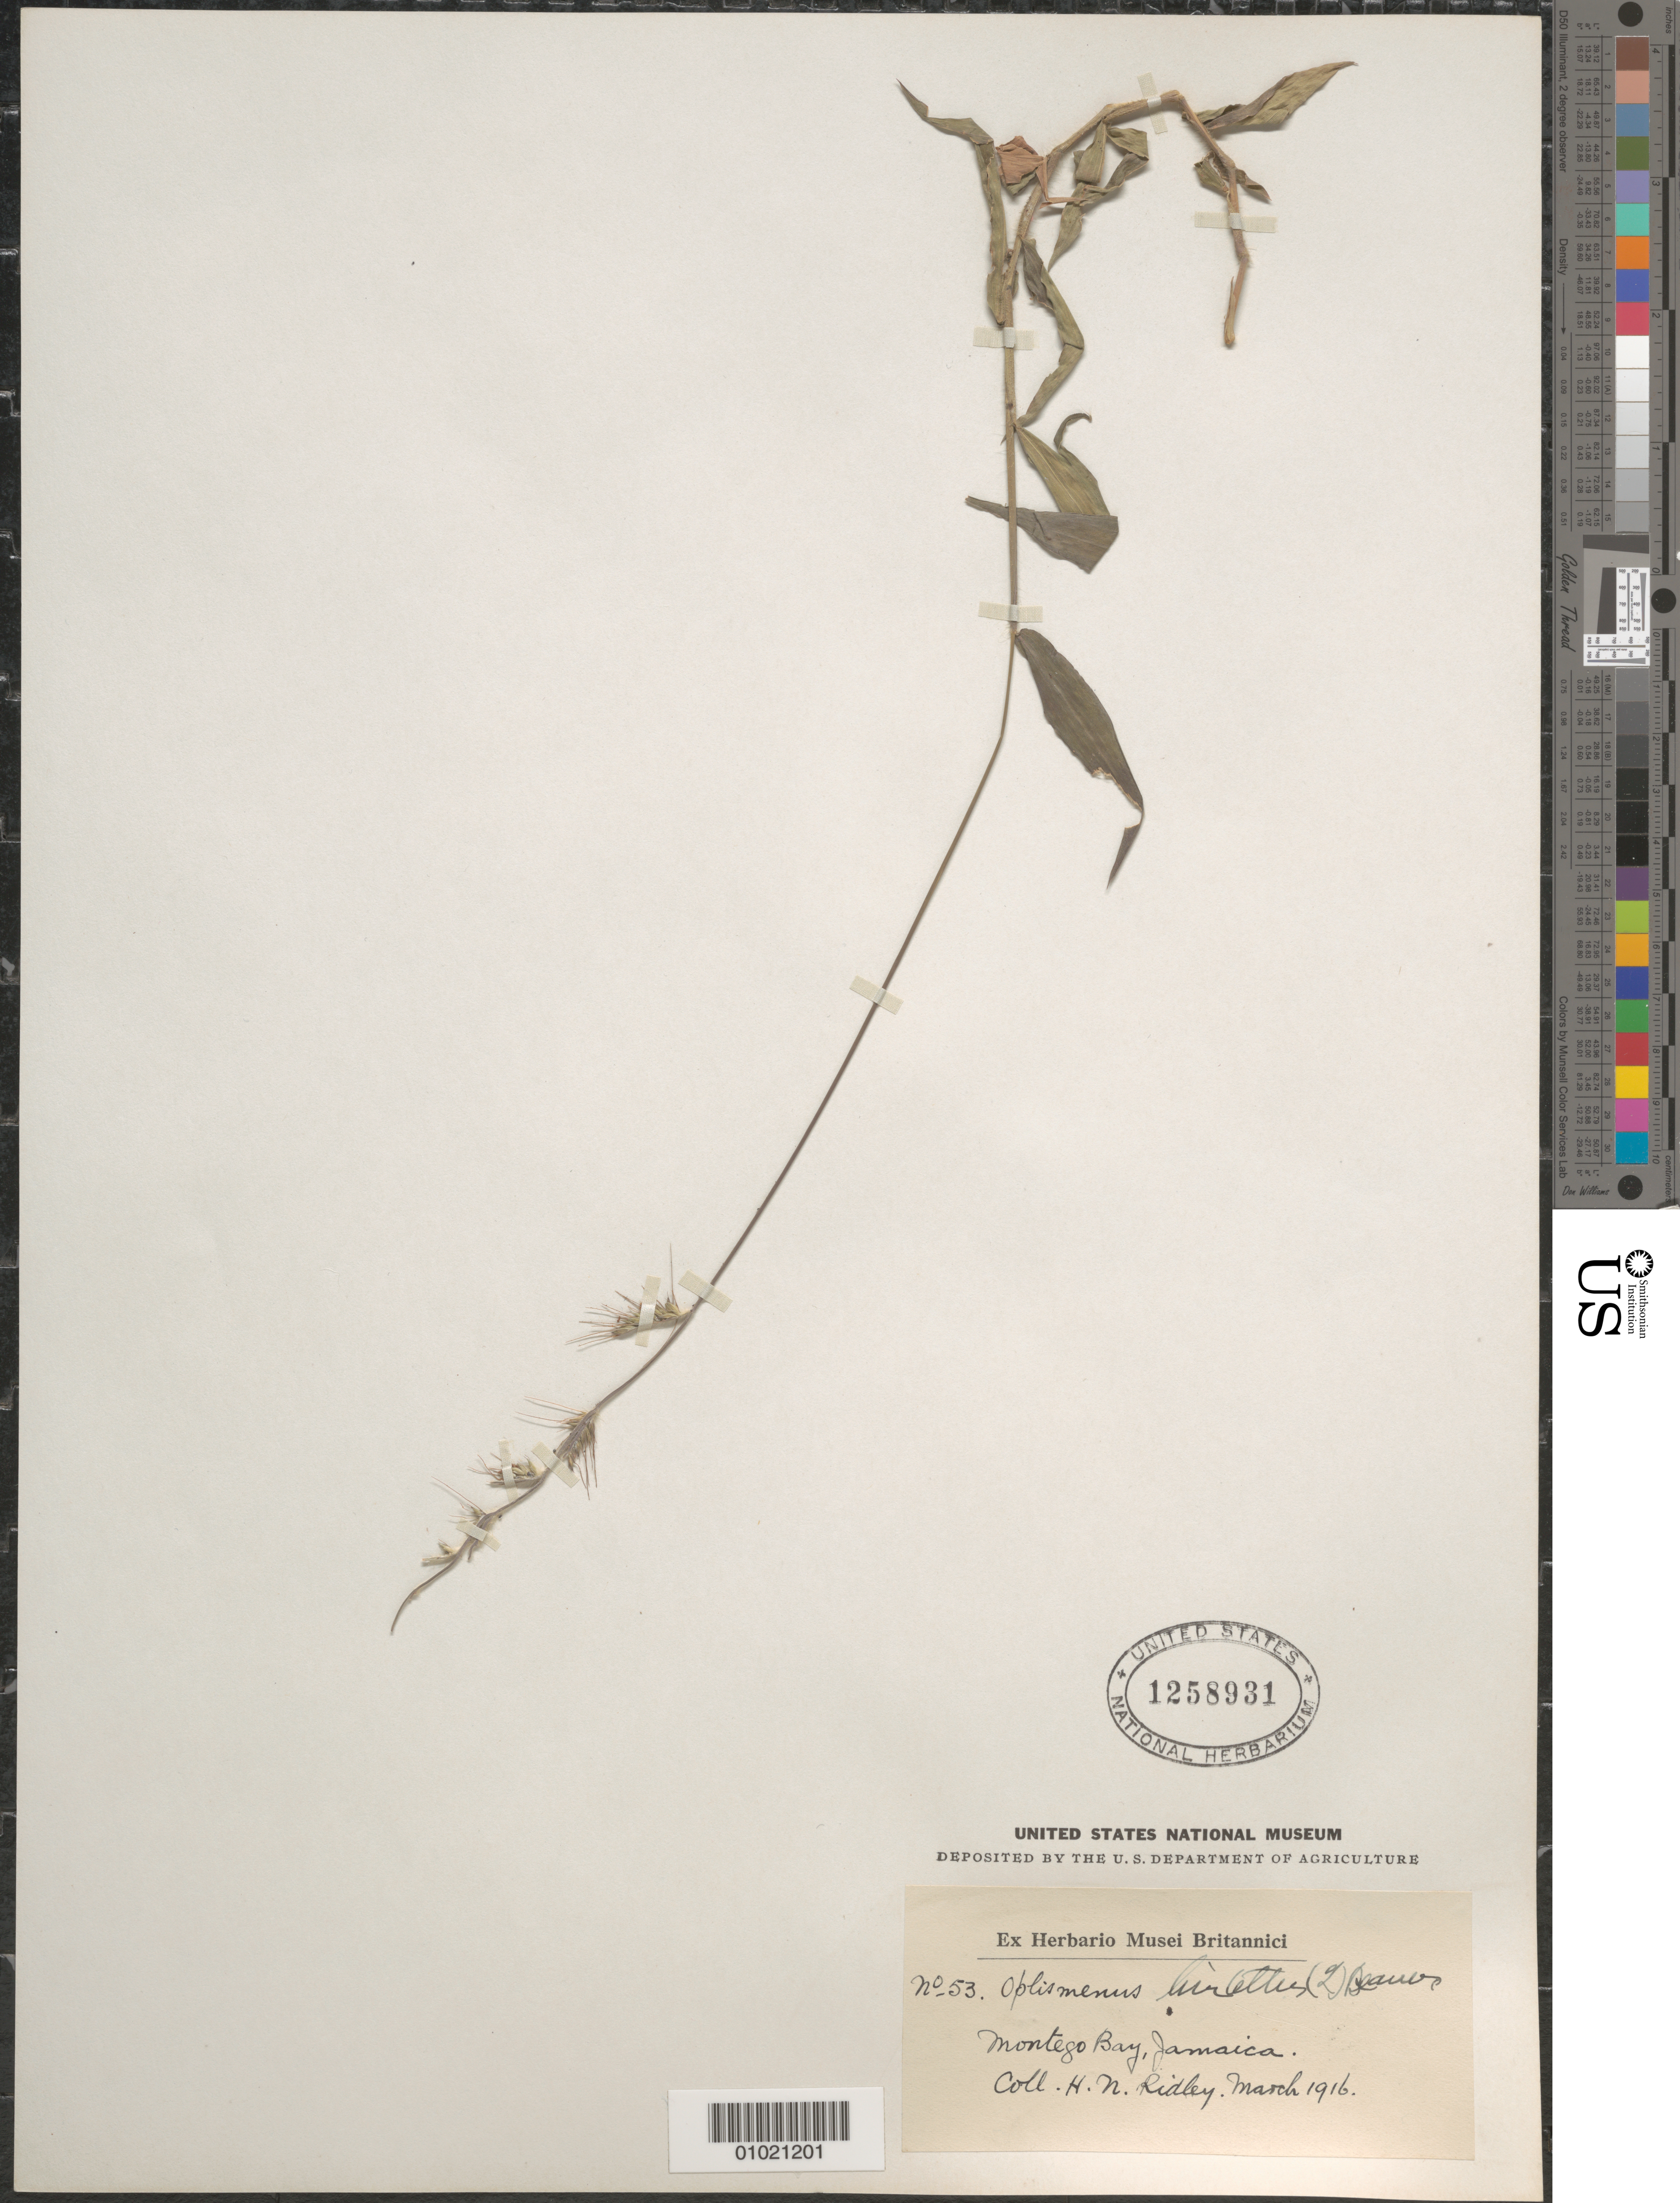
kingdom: Plantae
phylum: Tracheophyta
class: Liliopsida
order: Poales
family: Poaceae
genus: Oplismenus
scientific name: Oplismenus hirtellus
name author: (L.) P. Beauv.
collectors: H. N. Ridley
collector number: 53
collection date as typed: Mar 1916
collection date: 1916-03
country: Jamaica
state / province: Saint James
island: Jamaica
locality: Montego Bay.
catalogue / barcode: US 1258931